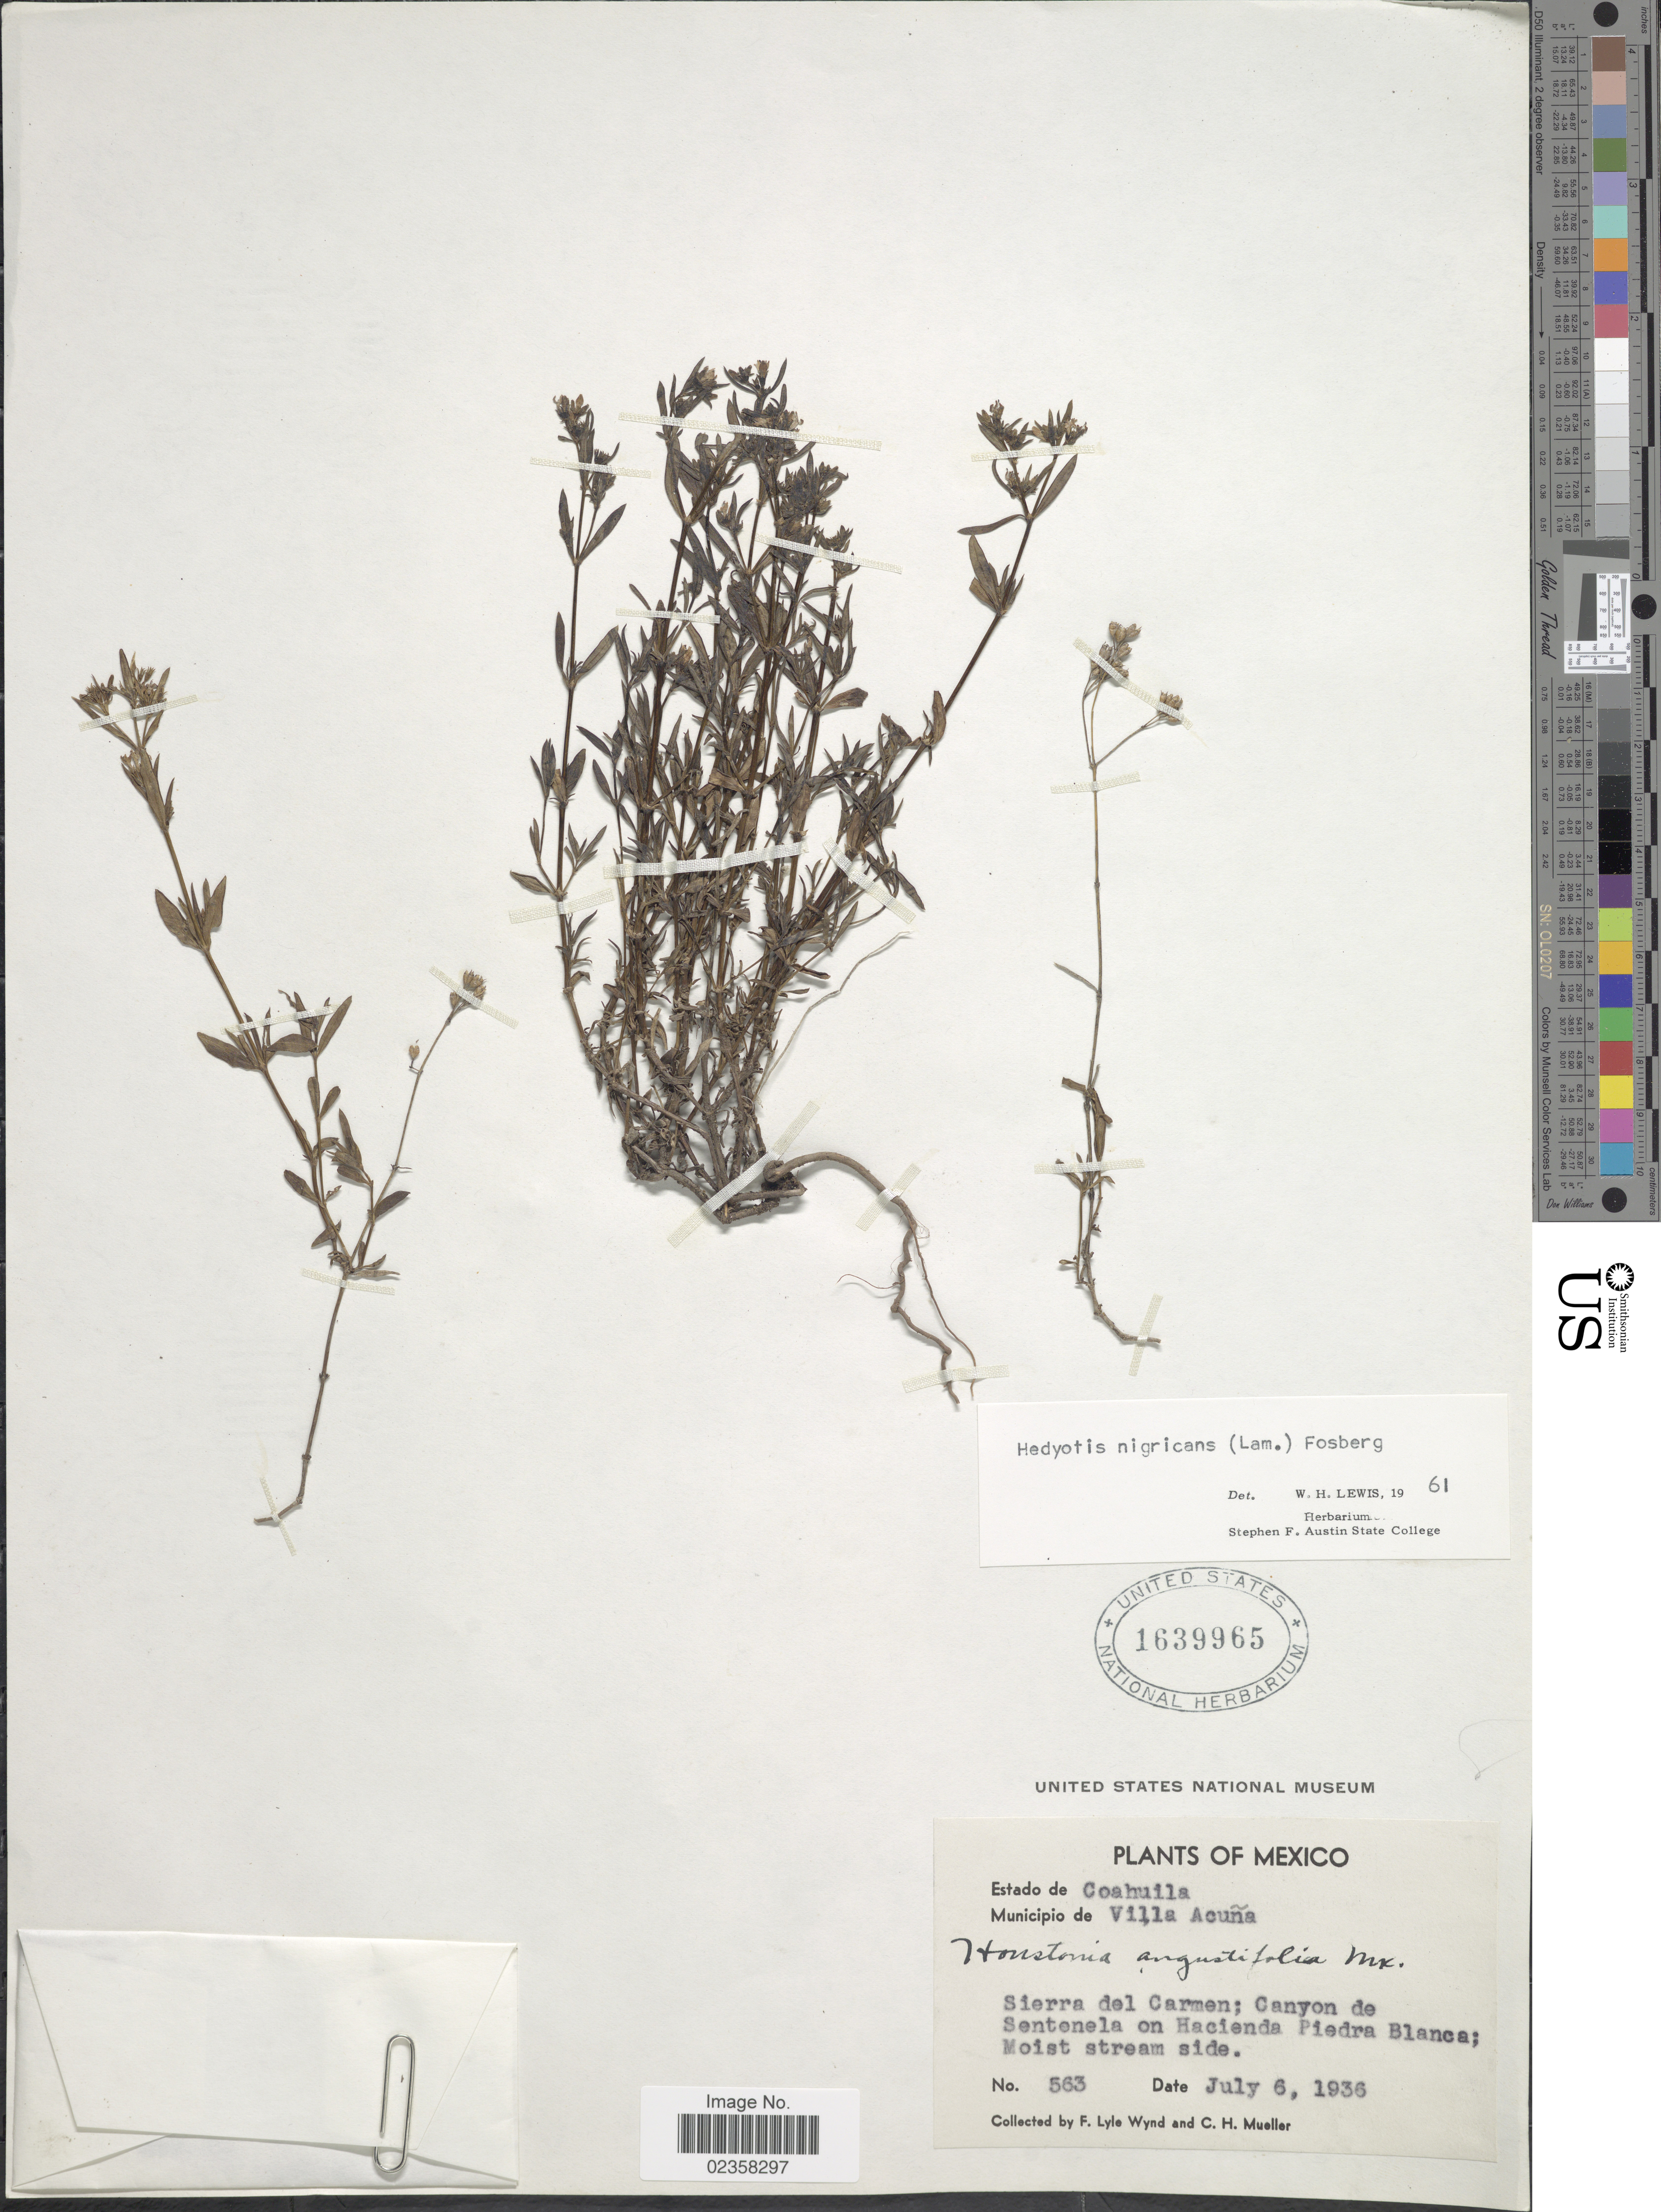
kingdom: Plantae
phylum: Tracheophyta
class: Magnoliopsida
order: Gentianales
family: Rubiaceae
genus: Houstonia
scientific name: Houstonia nigricans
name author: (Lam.) Fernald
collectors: F. L. Wynd & C. H. Mueller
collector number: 563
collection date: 1936-07-06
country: Mexico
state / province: Coahuila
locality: Municipio de Villa Acuna, Sierra del Carmen; Canyon de Sentenela on Hacienda Piedra Blanca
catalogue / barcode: US 1639965